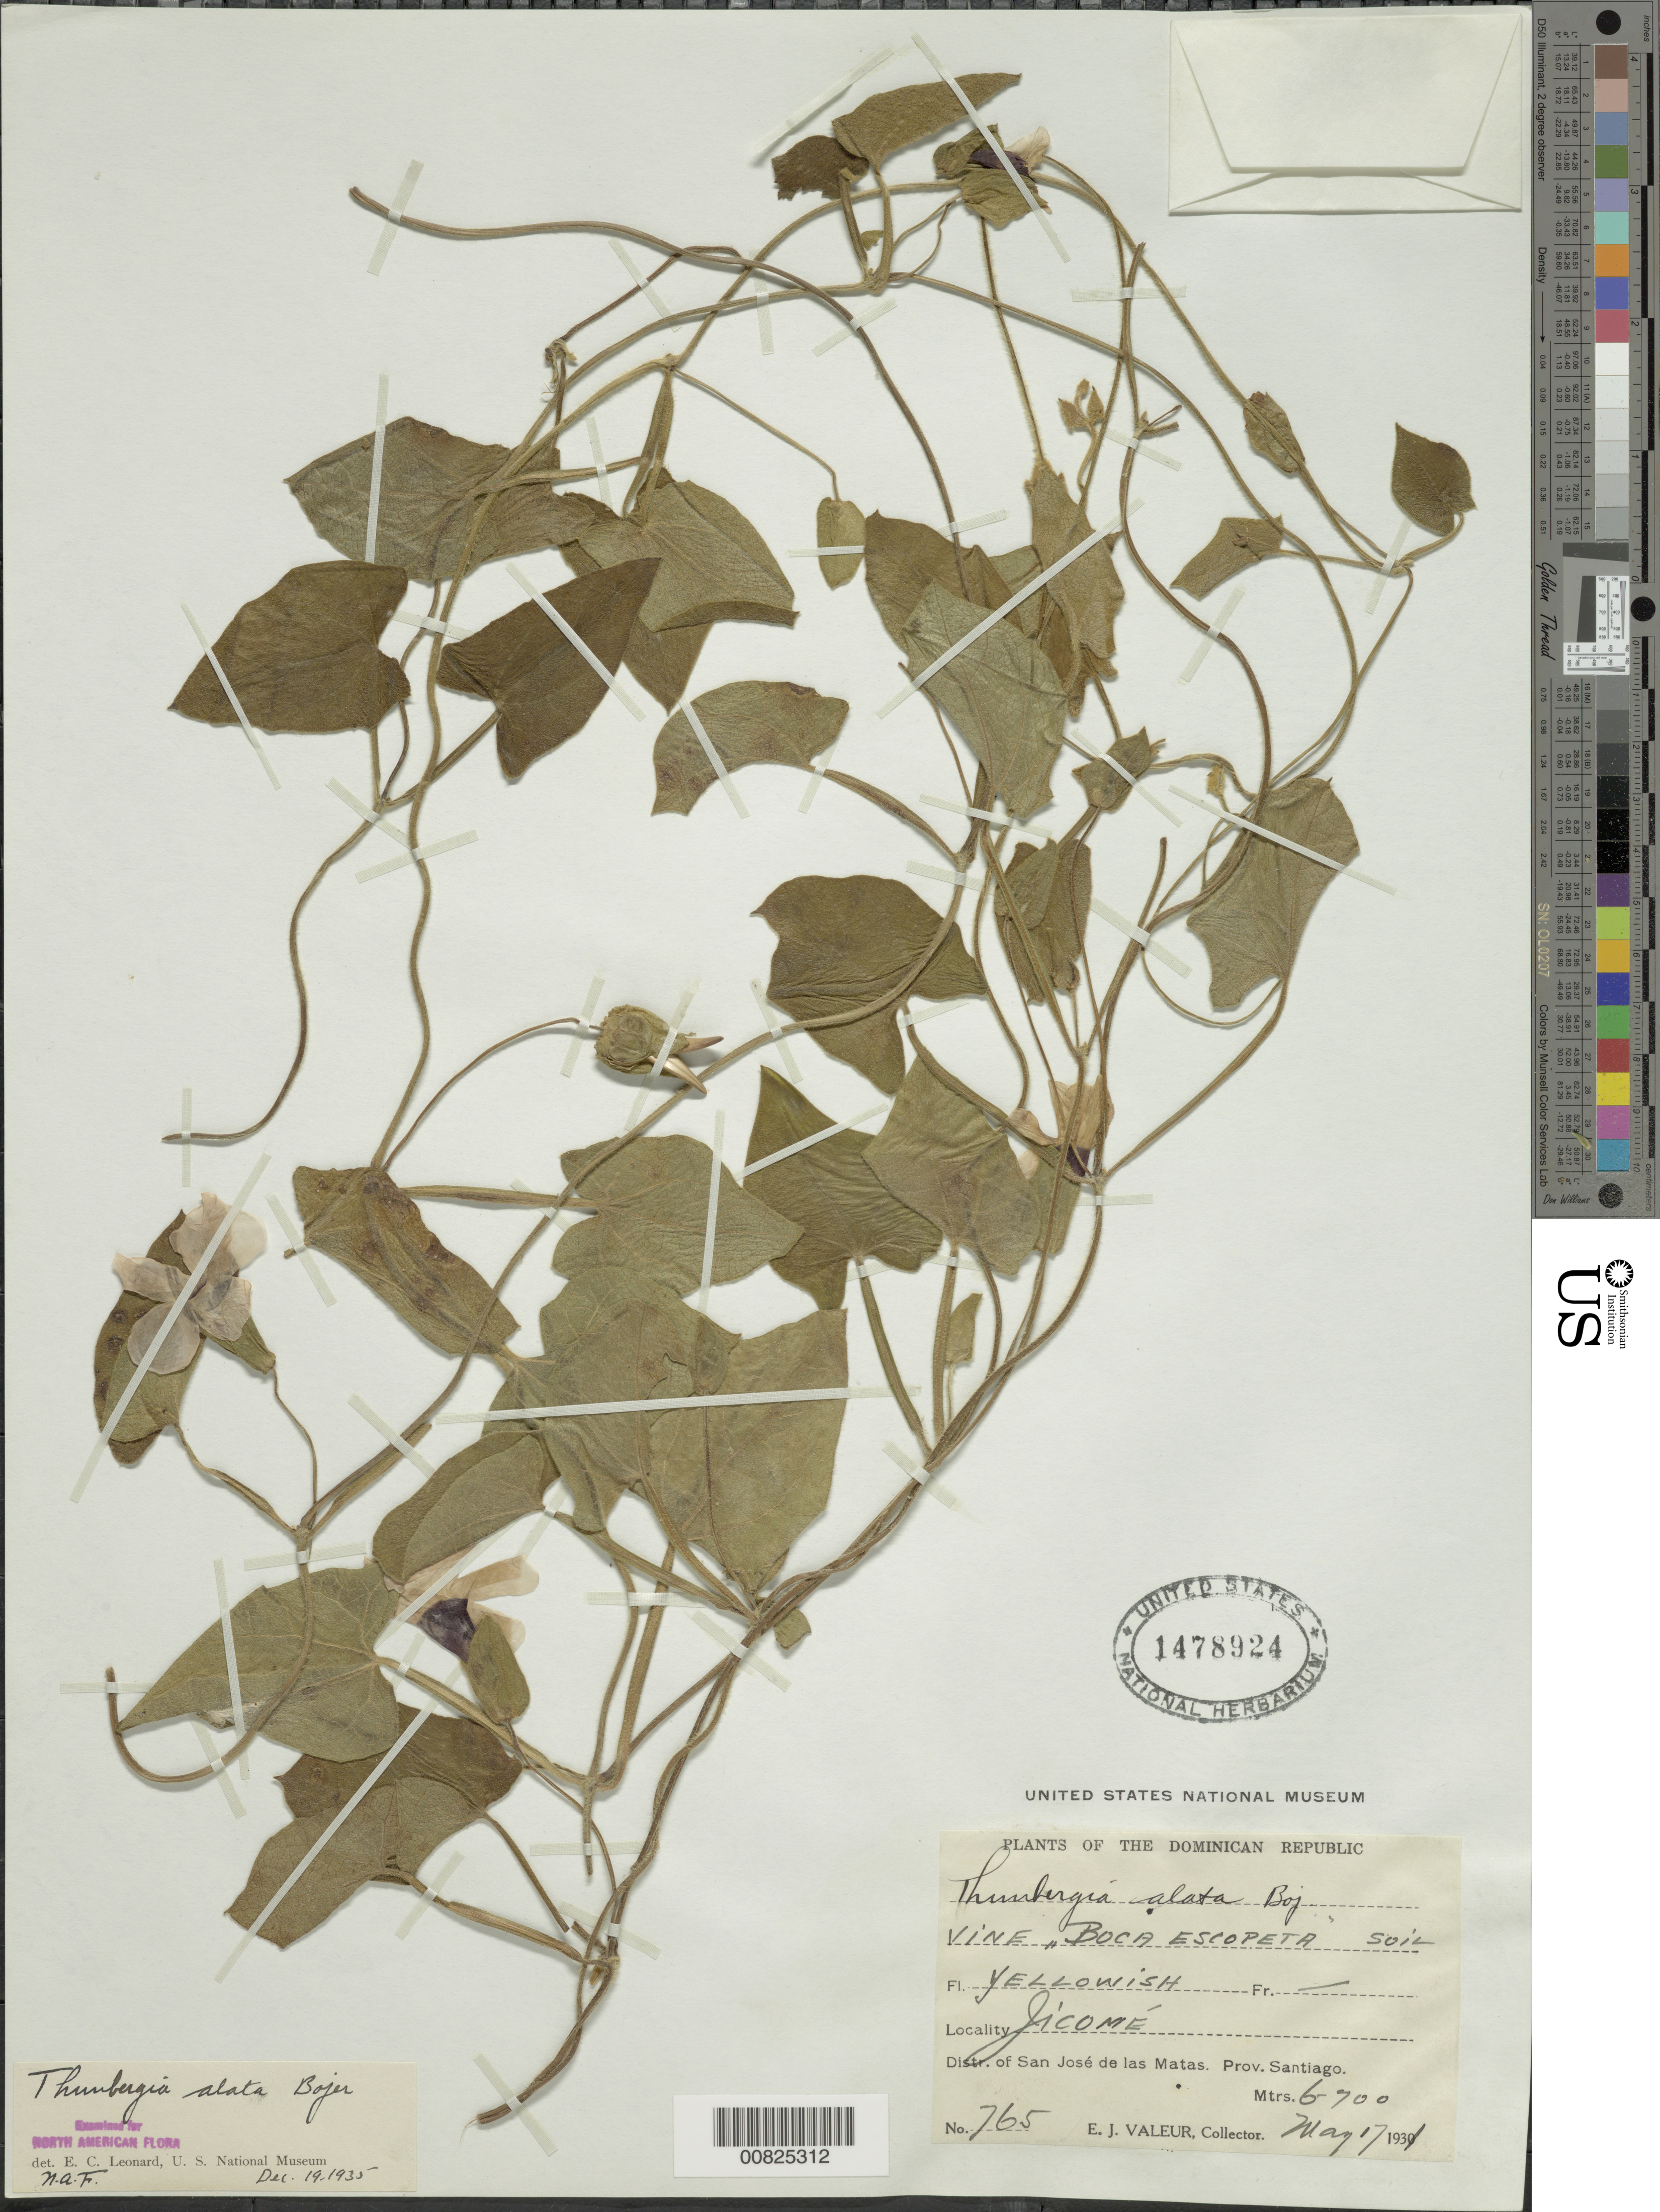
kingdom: Plantae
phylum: Tracheophyta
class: Magnoliopsida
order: Lamiales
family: Acanthaceae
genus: Thunbergia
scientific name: Thunbergia alata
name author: Bojer ex Sims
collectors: E. Valeur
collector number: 765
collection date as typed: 17 May 1931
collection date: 1931-05-17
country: Dominican Republic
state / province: Santiago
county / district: San José de las Matas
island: Hispaniola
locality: Jicomé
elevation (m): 600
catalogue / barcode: US 1478924